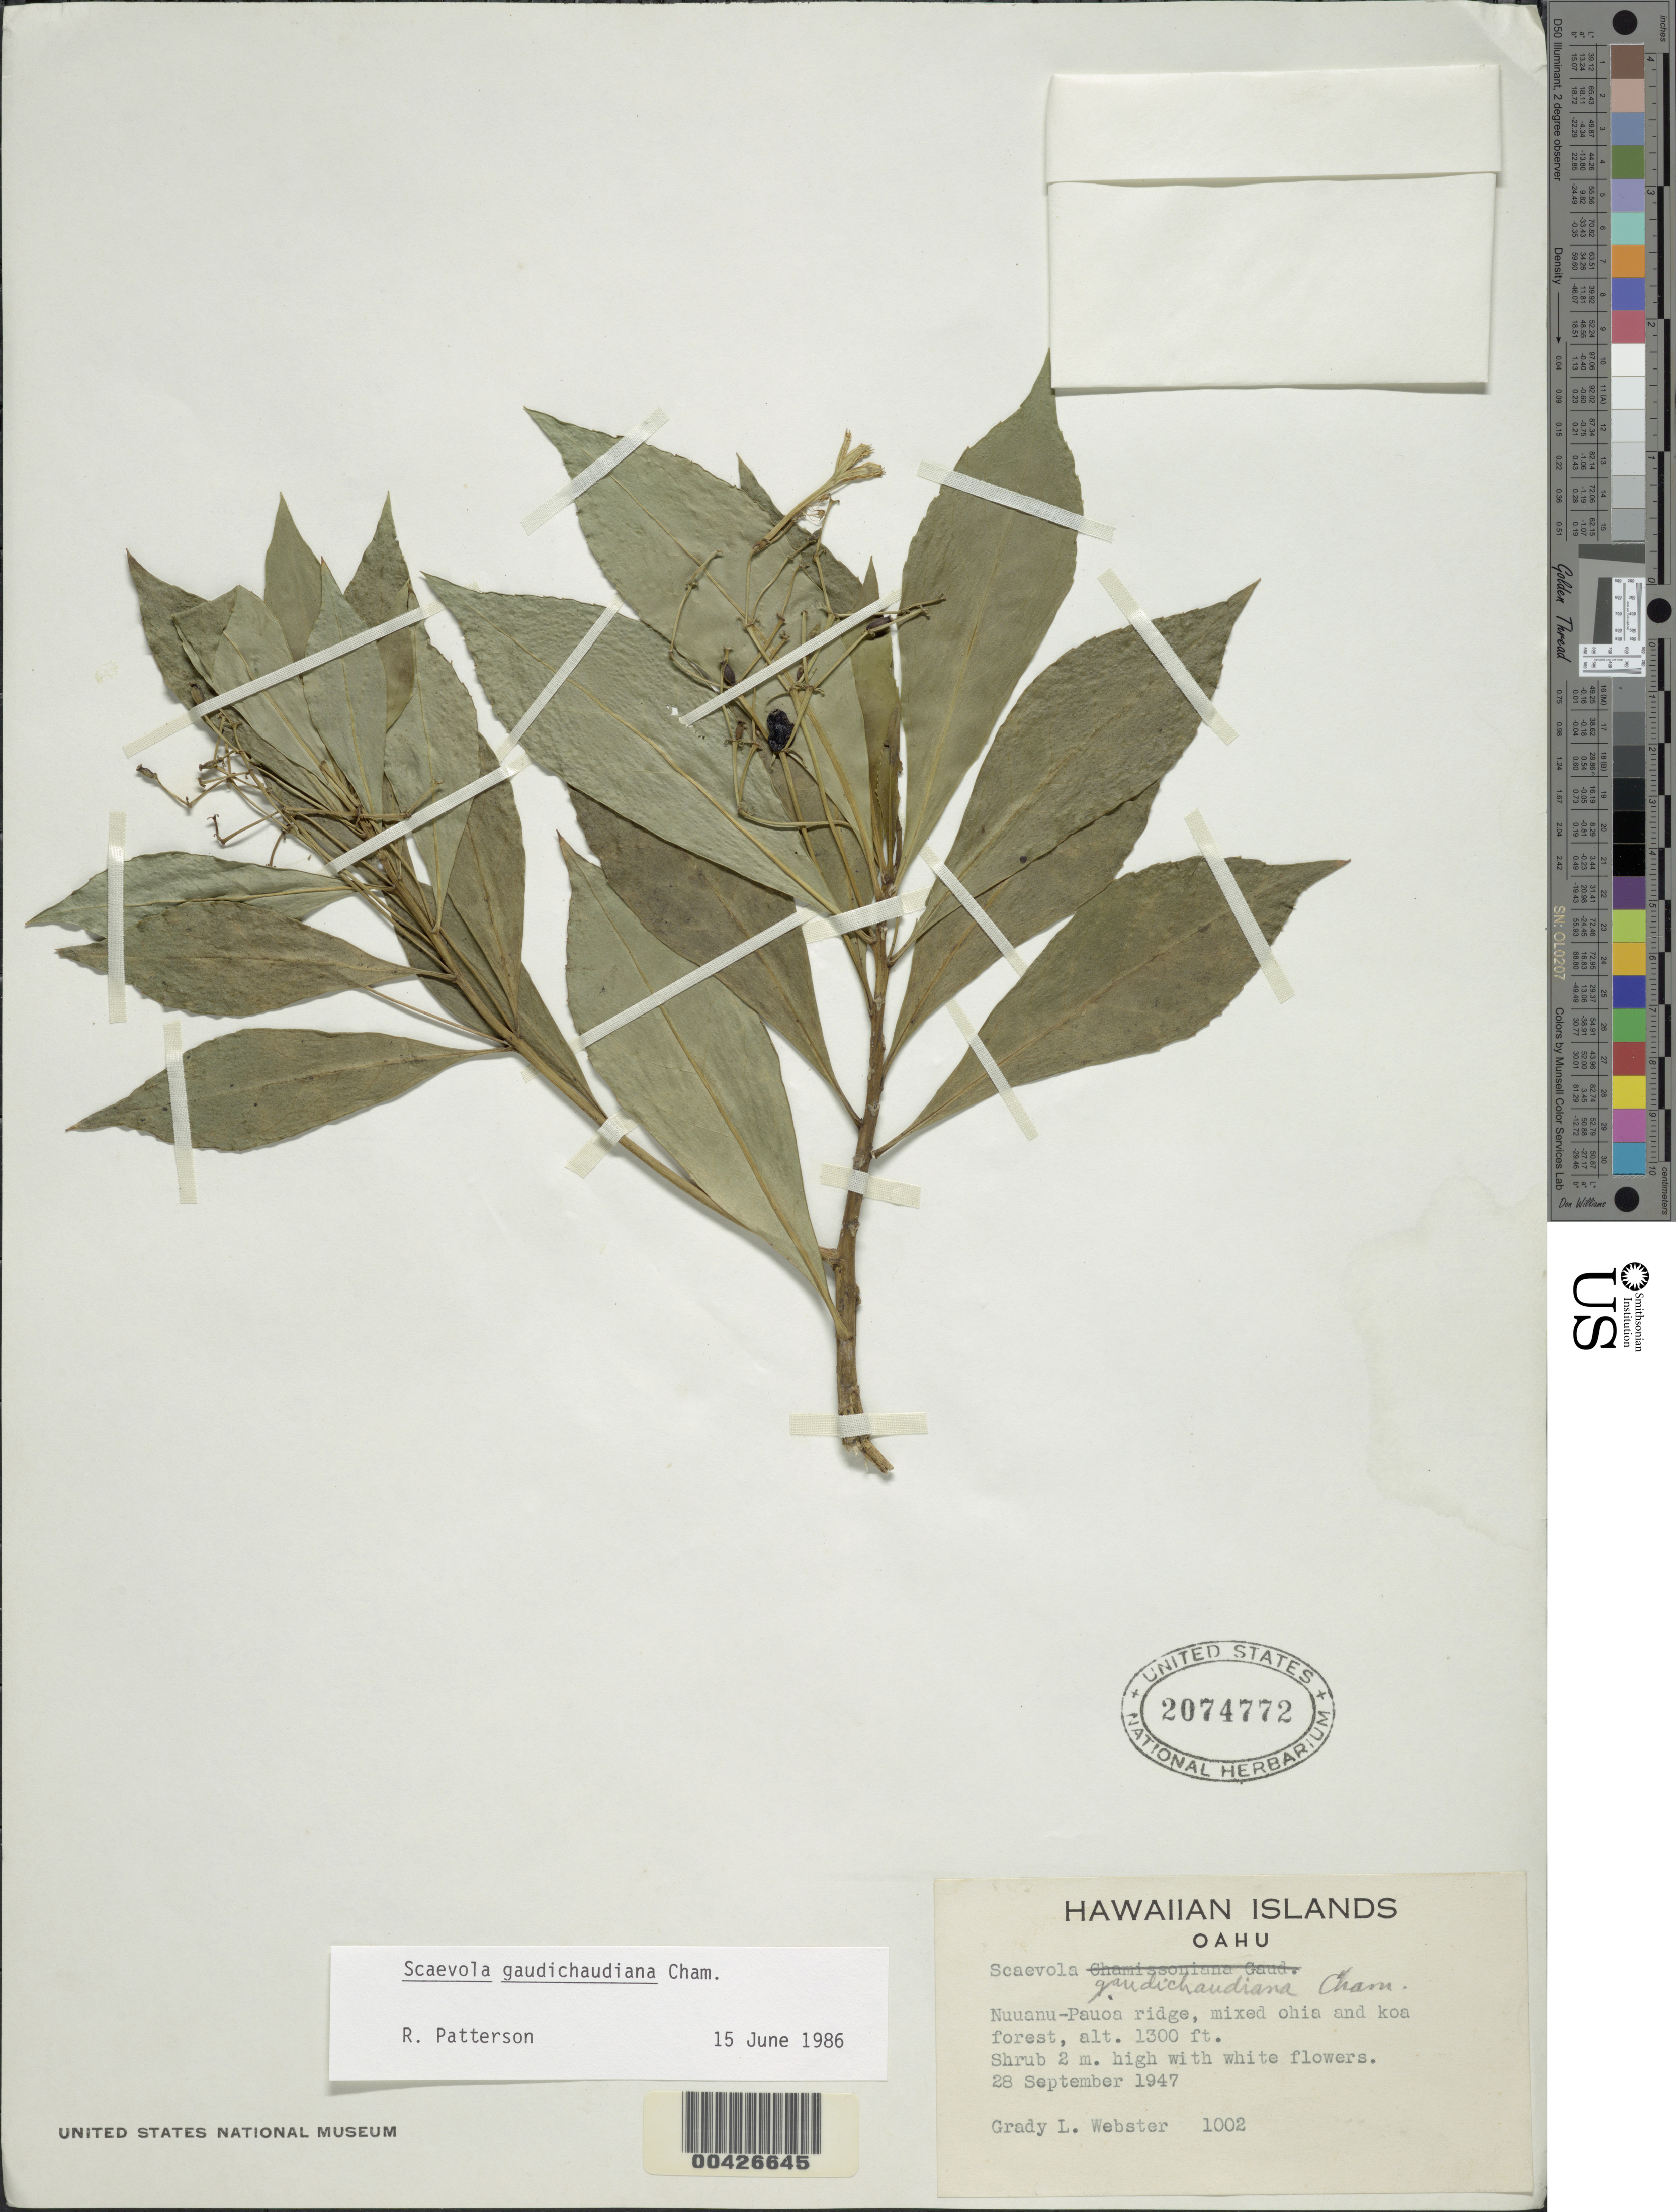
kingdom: Plantae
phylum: Tracheophyta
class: Magnoliopsida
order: Asterales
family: Goodeniaceae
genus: Scaevola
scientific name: Scaevola gaudichaudiana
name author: Cham.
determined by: Patterson, R.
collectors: G. L. Webster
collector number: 1002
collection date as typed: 28 Sep 1947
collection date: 1947-09-28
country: United States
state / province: Hawaii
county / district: Honolulu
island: Oahu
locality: Nuuanu-Pauoa ridge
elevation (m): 396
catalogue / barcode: US 2074772